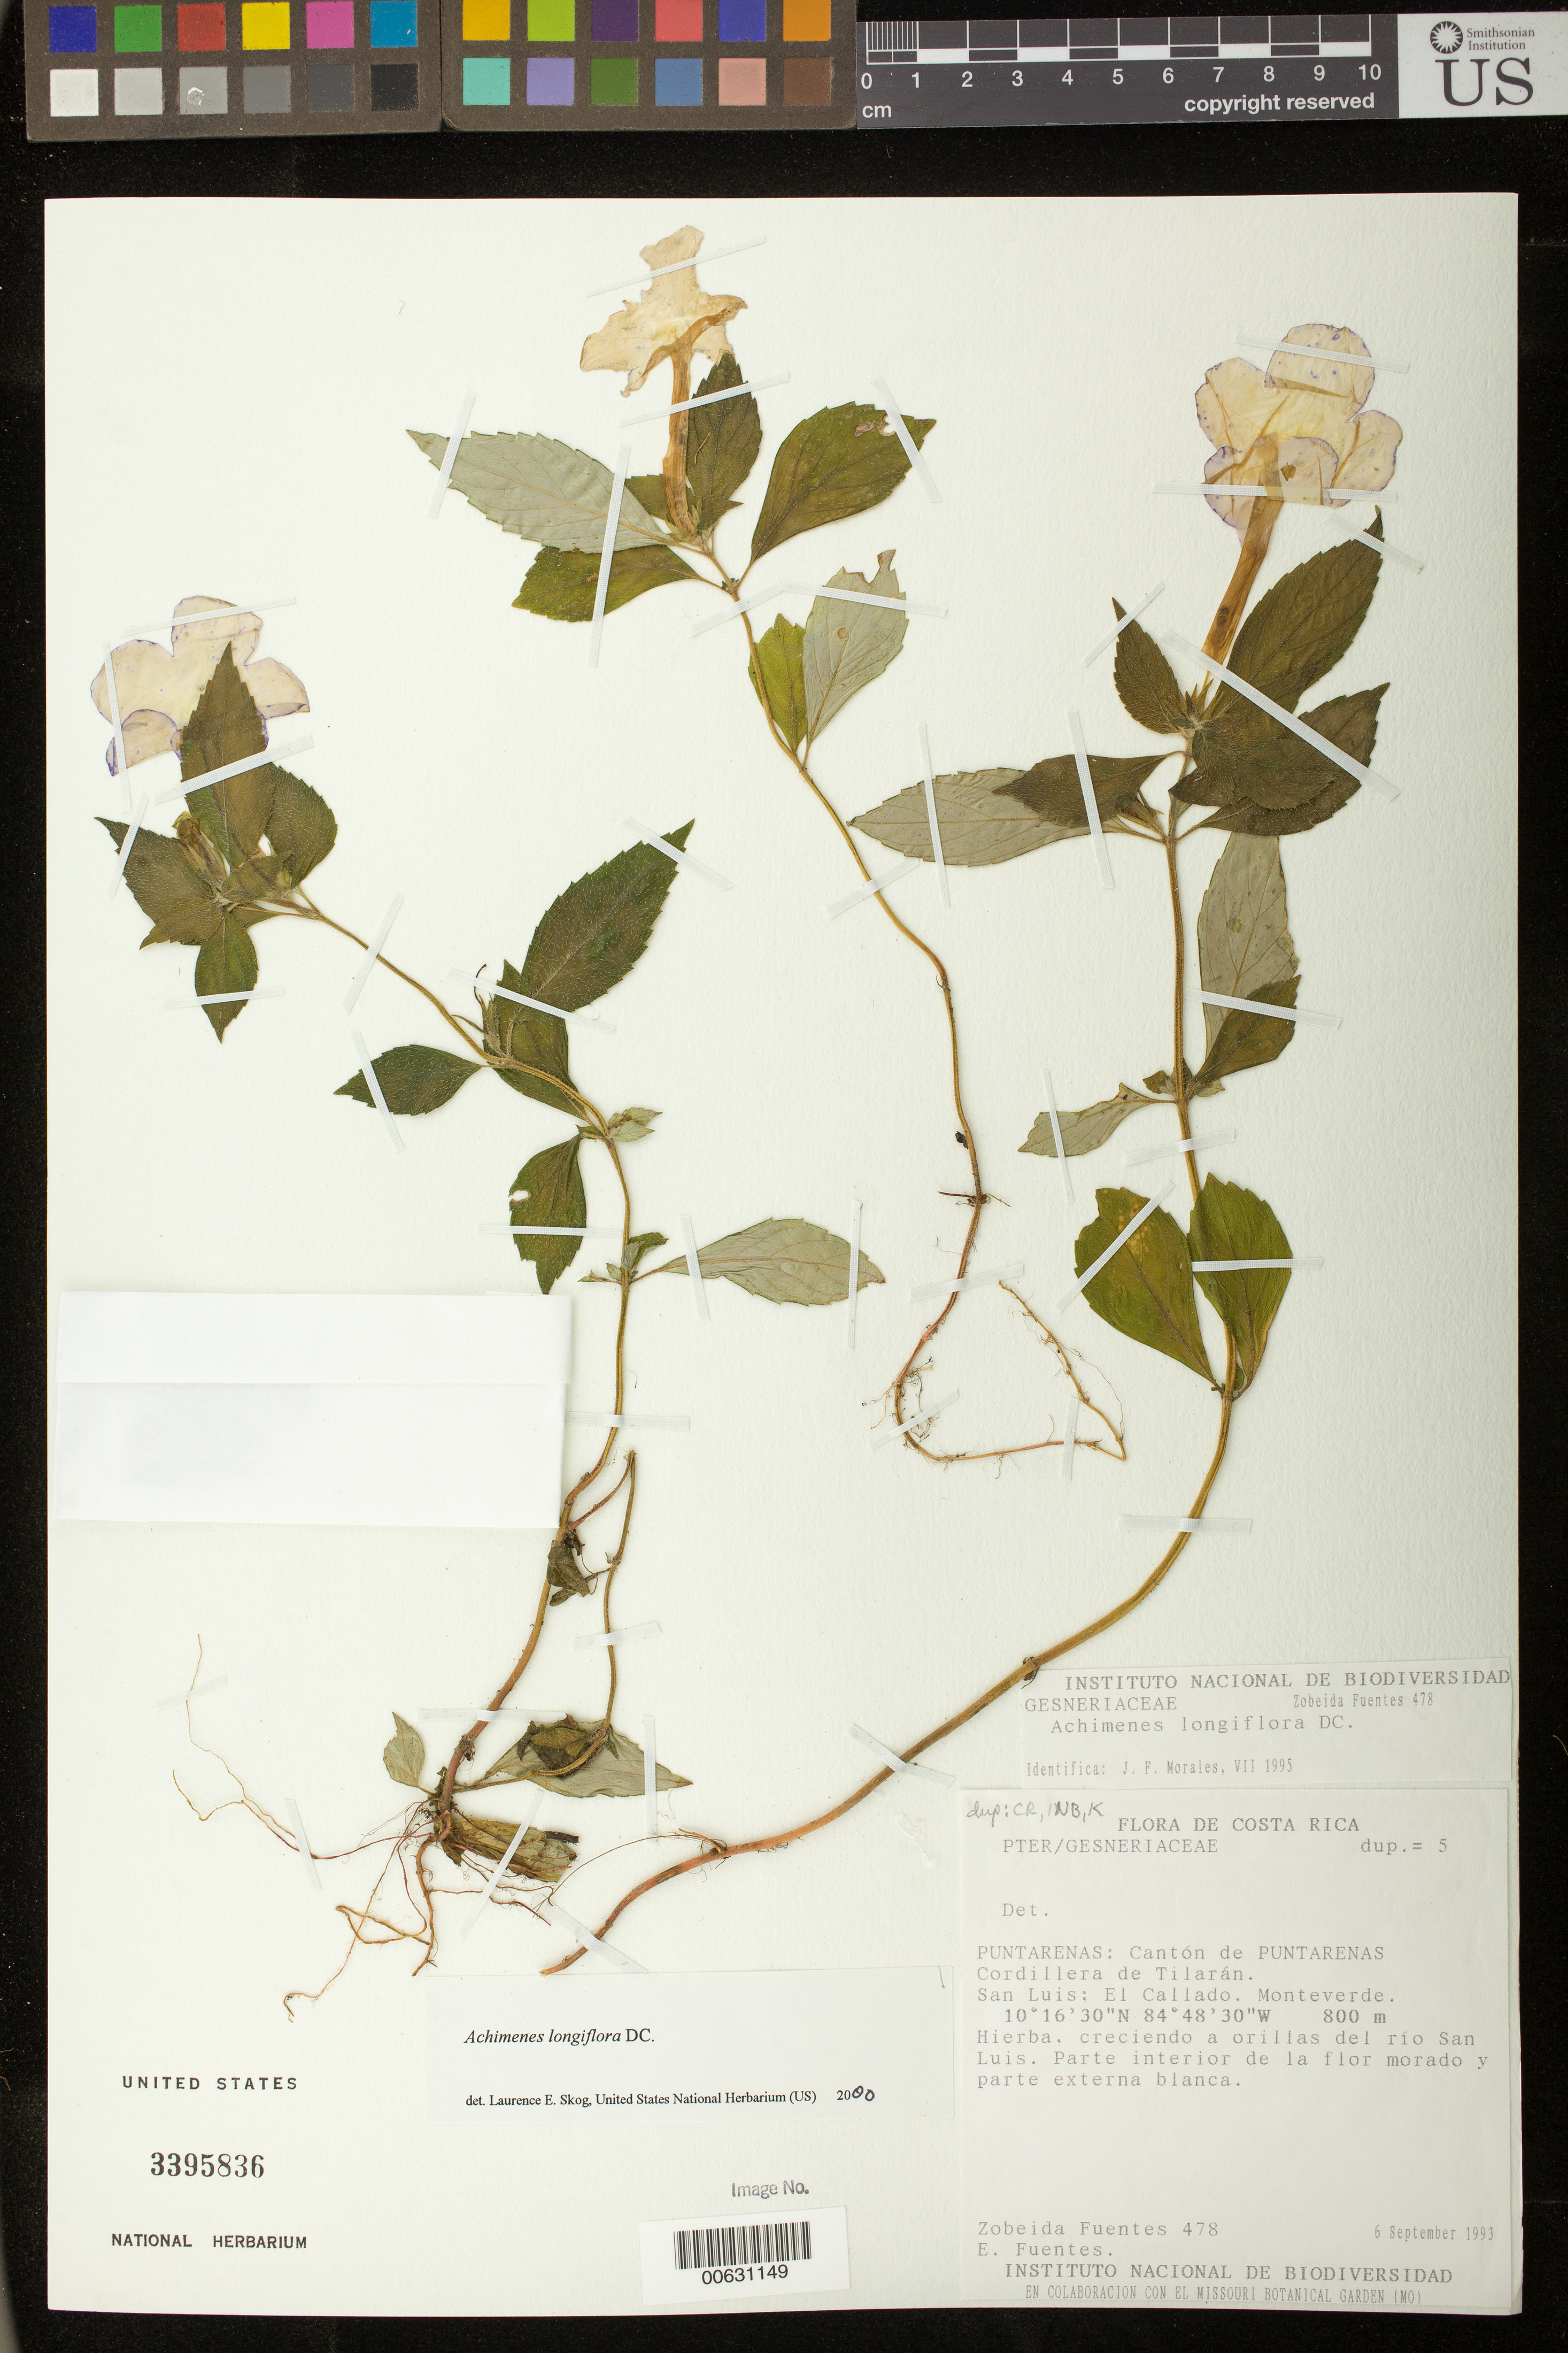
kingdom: Plantae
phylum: Tracheophyta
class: Magnoliopsida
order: Lamiales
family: Gesneriaceae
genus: Achimenes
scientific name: Achimenes longiflora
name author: DC.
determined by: Skog, Laurence E.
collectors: Z. Fuentes & E. Fuentes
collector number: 478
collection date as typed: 06 Sep 1993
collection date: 1993-09-06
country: Costa Rica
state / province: Puntarenas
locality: Cantón de Puntarenas, Cordillera de Tilarán, San Luis: El Callado, Monteverde, a orillas del río San Luis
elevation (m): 800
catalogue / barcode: US 3395836